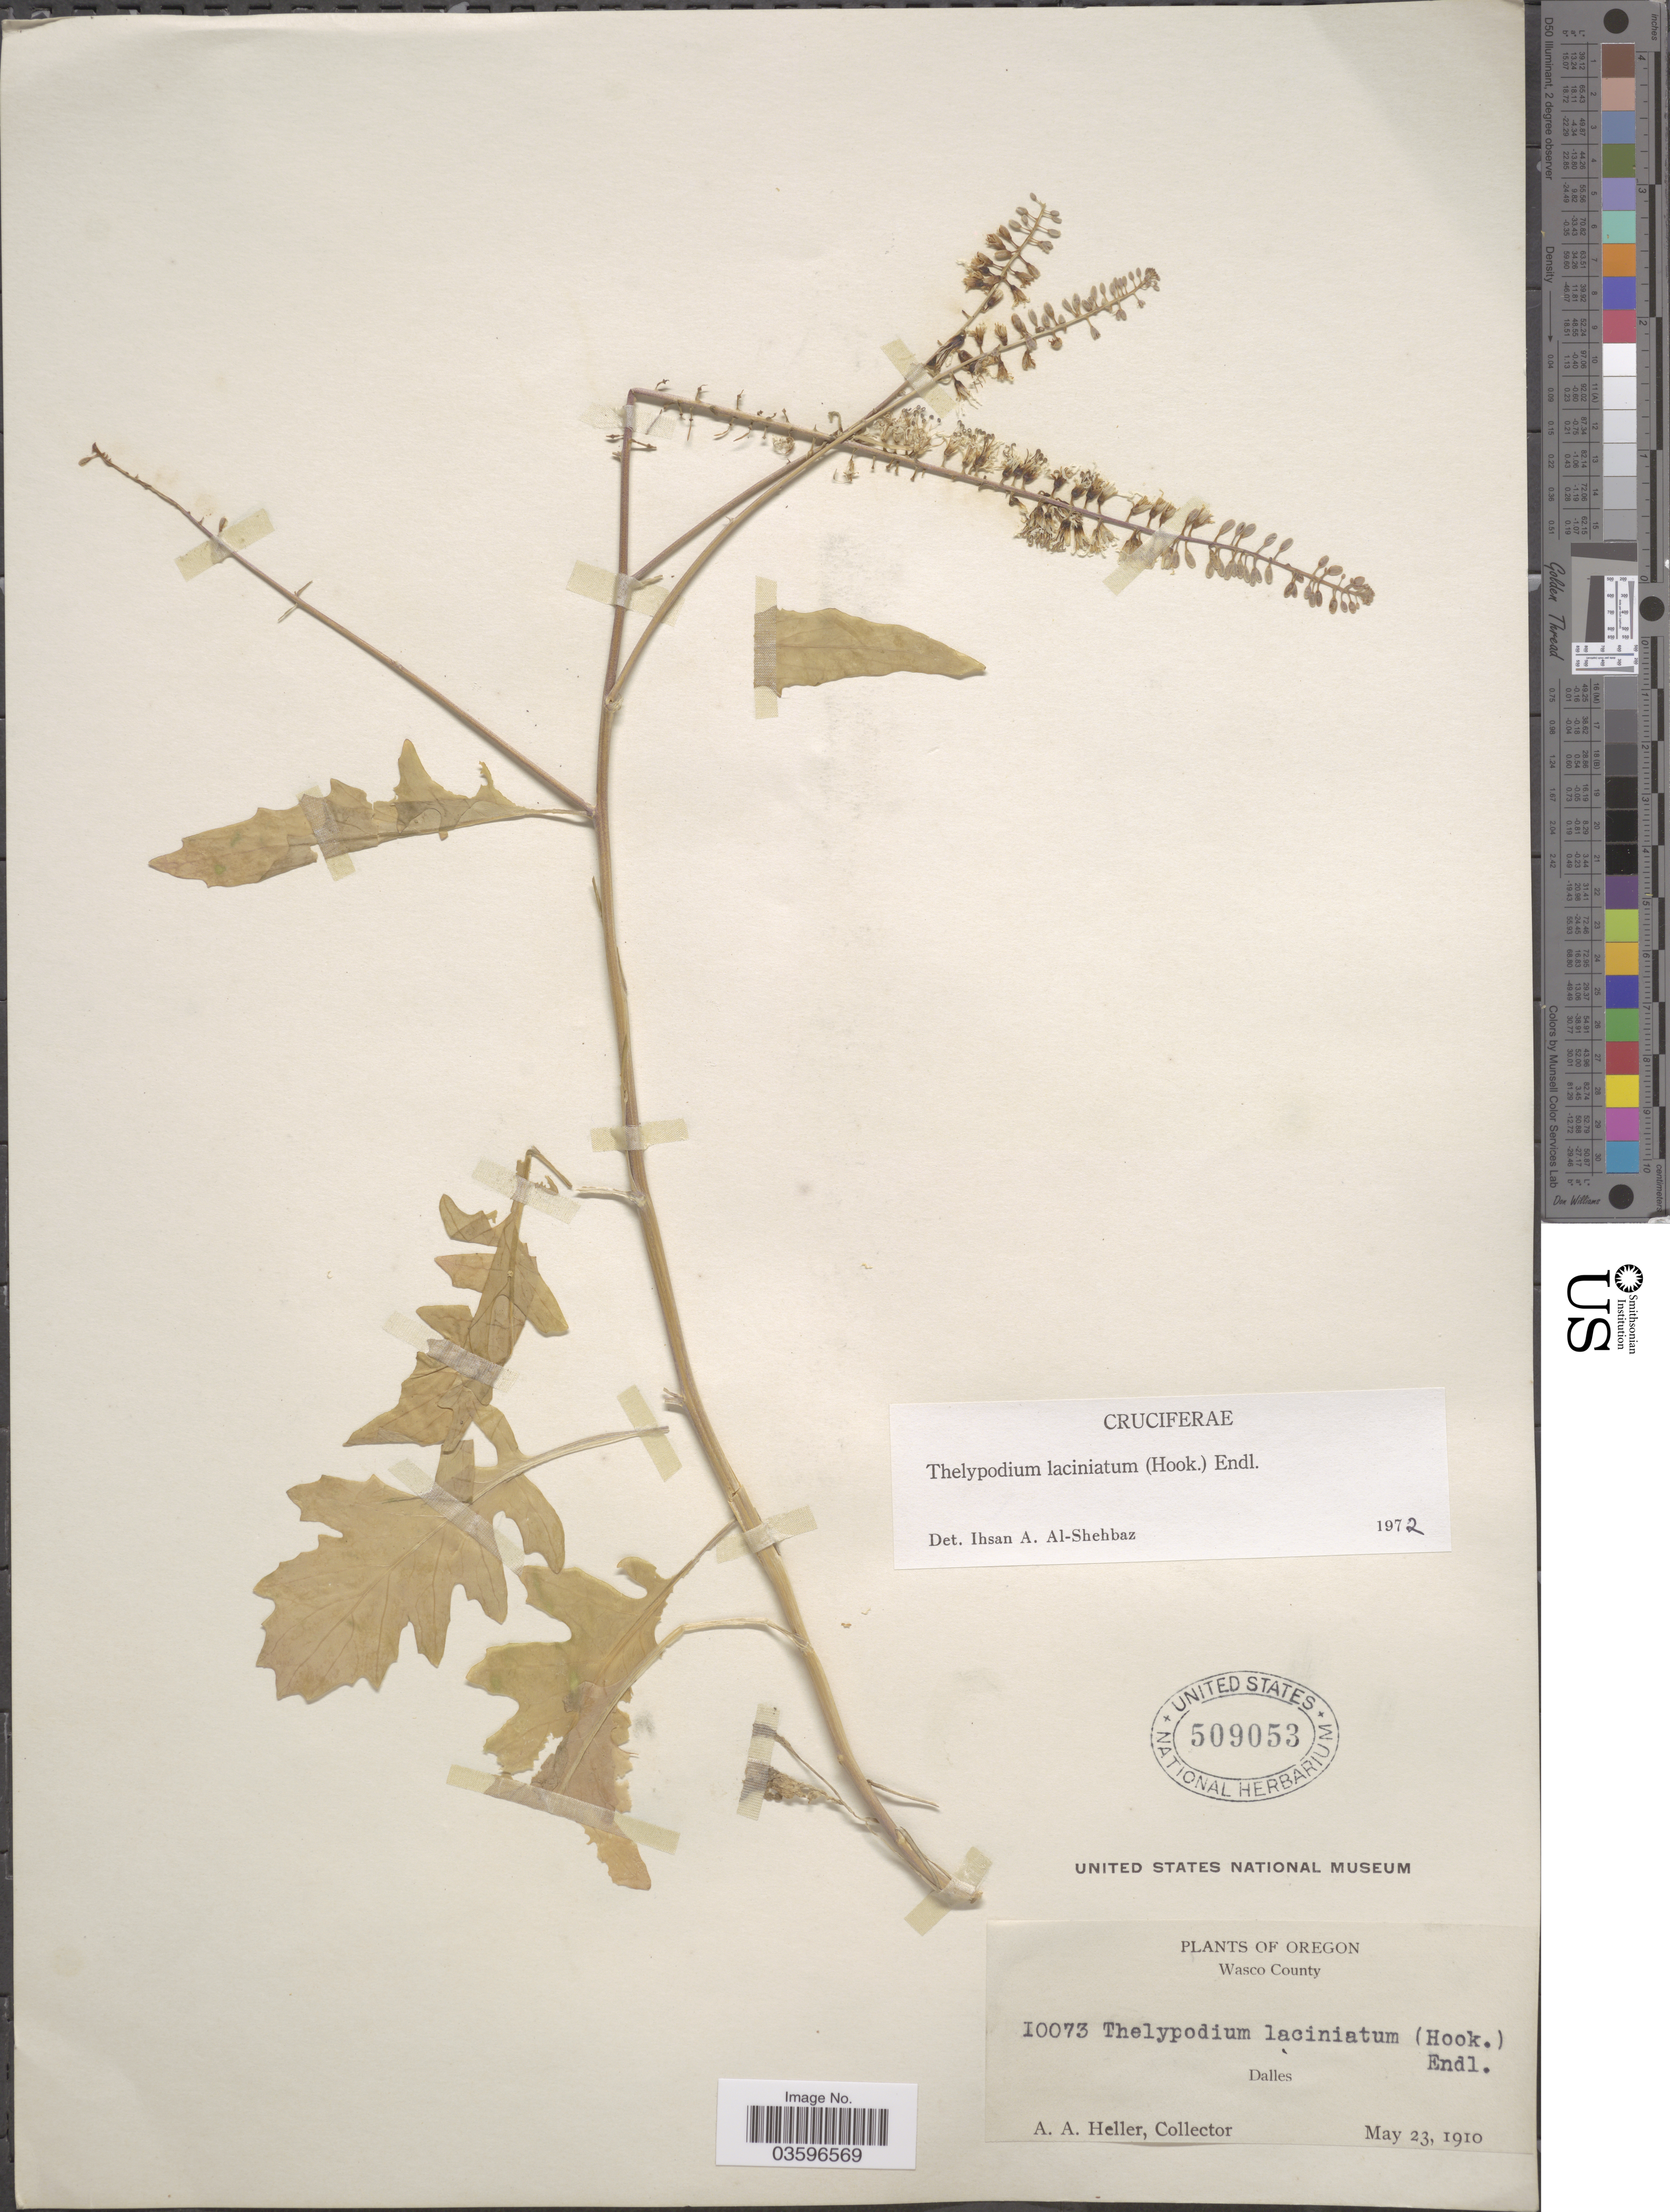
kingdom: Plantae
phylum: Tracheophyta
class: Magnoliopsida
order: Brassicales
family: Brassicaceae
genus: Thelypodium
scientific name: Thelypodium laciniatum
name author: (Hook.) Endl.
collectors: A. A. Heller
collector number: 10073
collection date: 1910-05-23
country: United States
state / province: Oregon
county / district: Wasco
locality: Wasco County. Dalles.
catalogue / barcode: US 509053